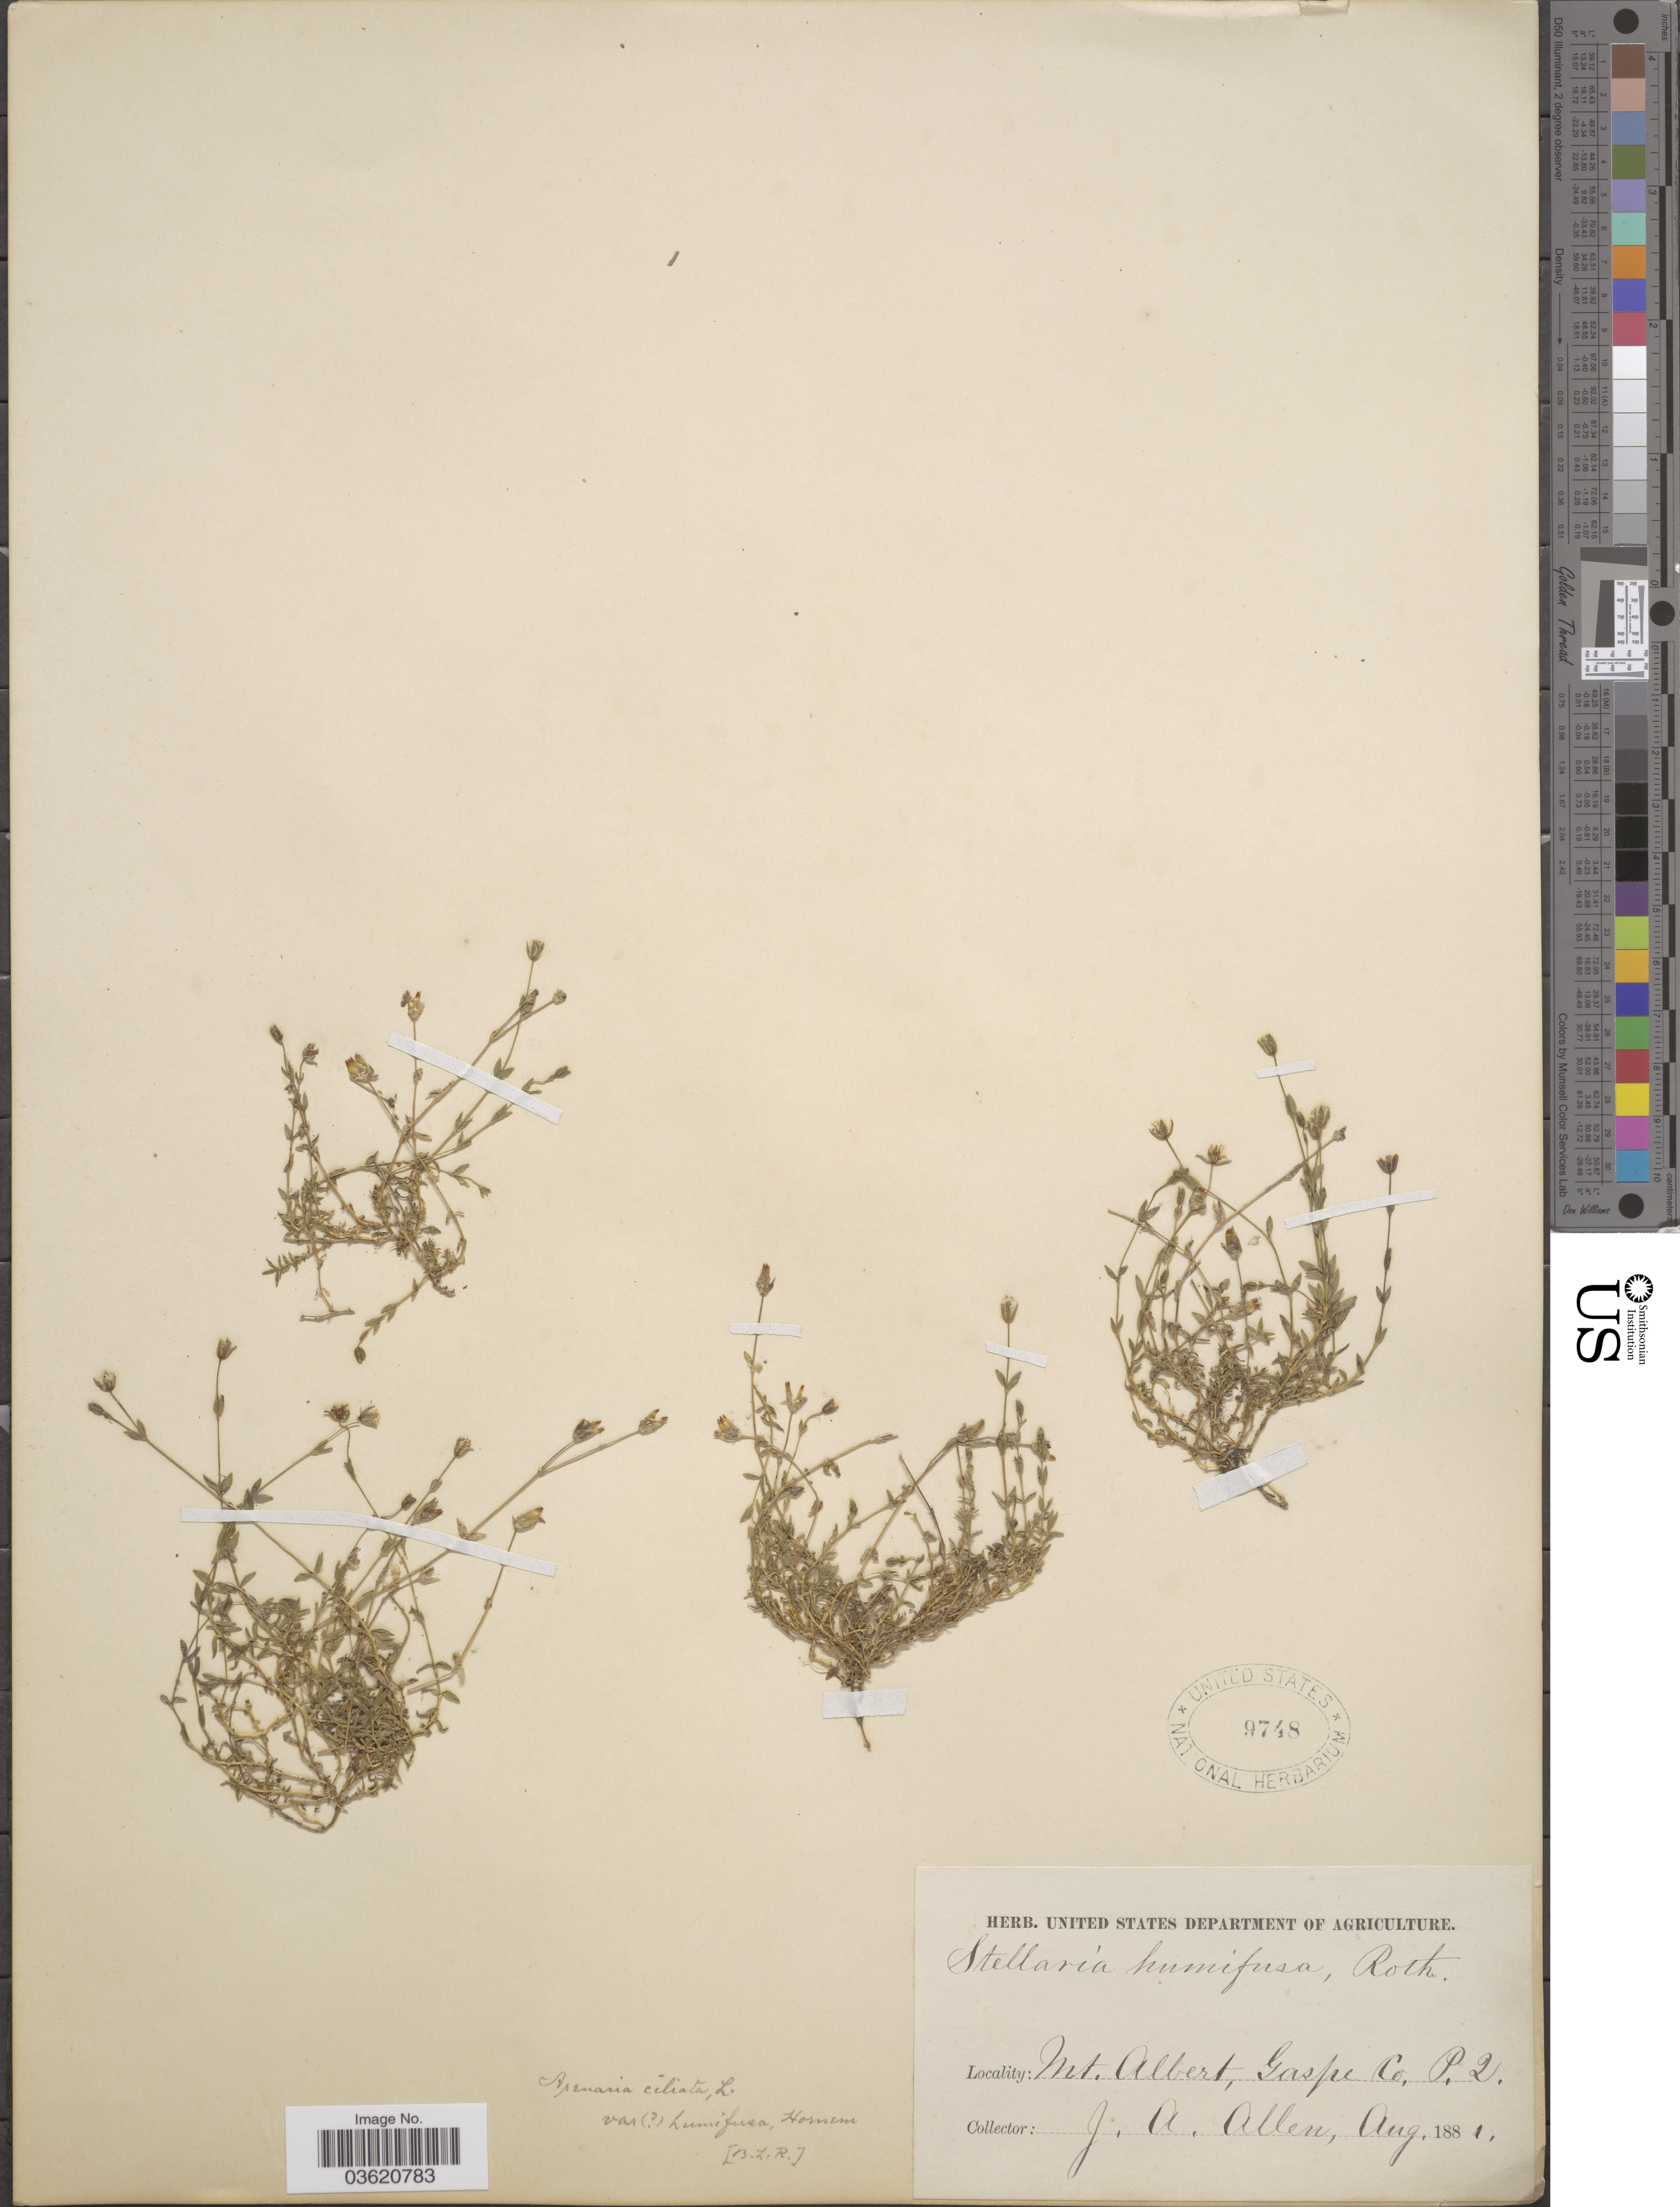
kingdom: Plantae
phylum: Tracheophyta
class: Magnoliopsida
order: Caryophyllales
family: Caryophyllaceae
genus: Arenaria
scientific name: Arenaria humifusa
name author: Wahlenb.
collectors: J. Allen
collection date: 1881-08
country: Canada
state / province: Quebec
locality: Mt. Albert, Gaspe Co, P. Q.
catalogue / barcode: US 9748